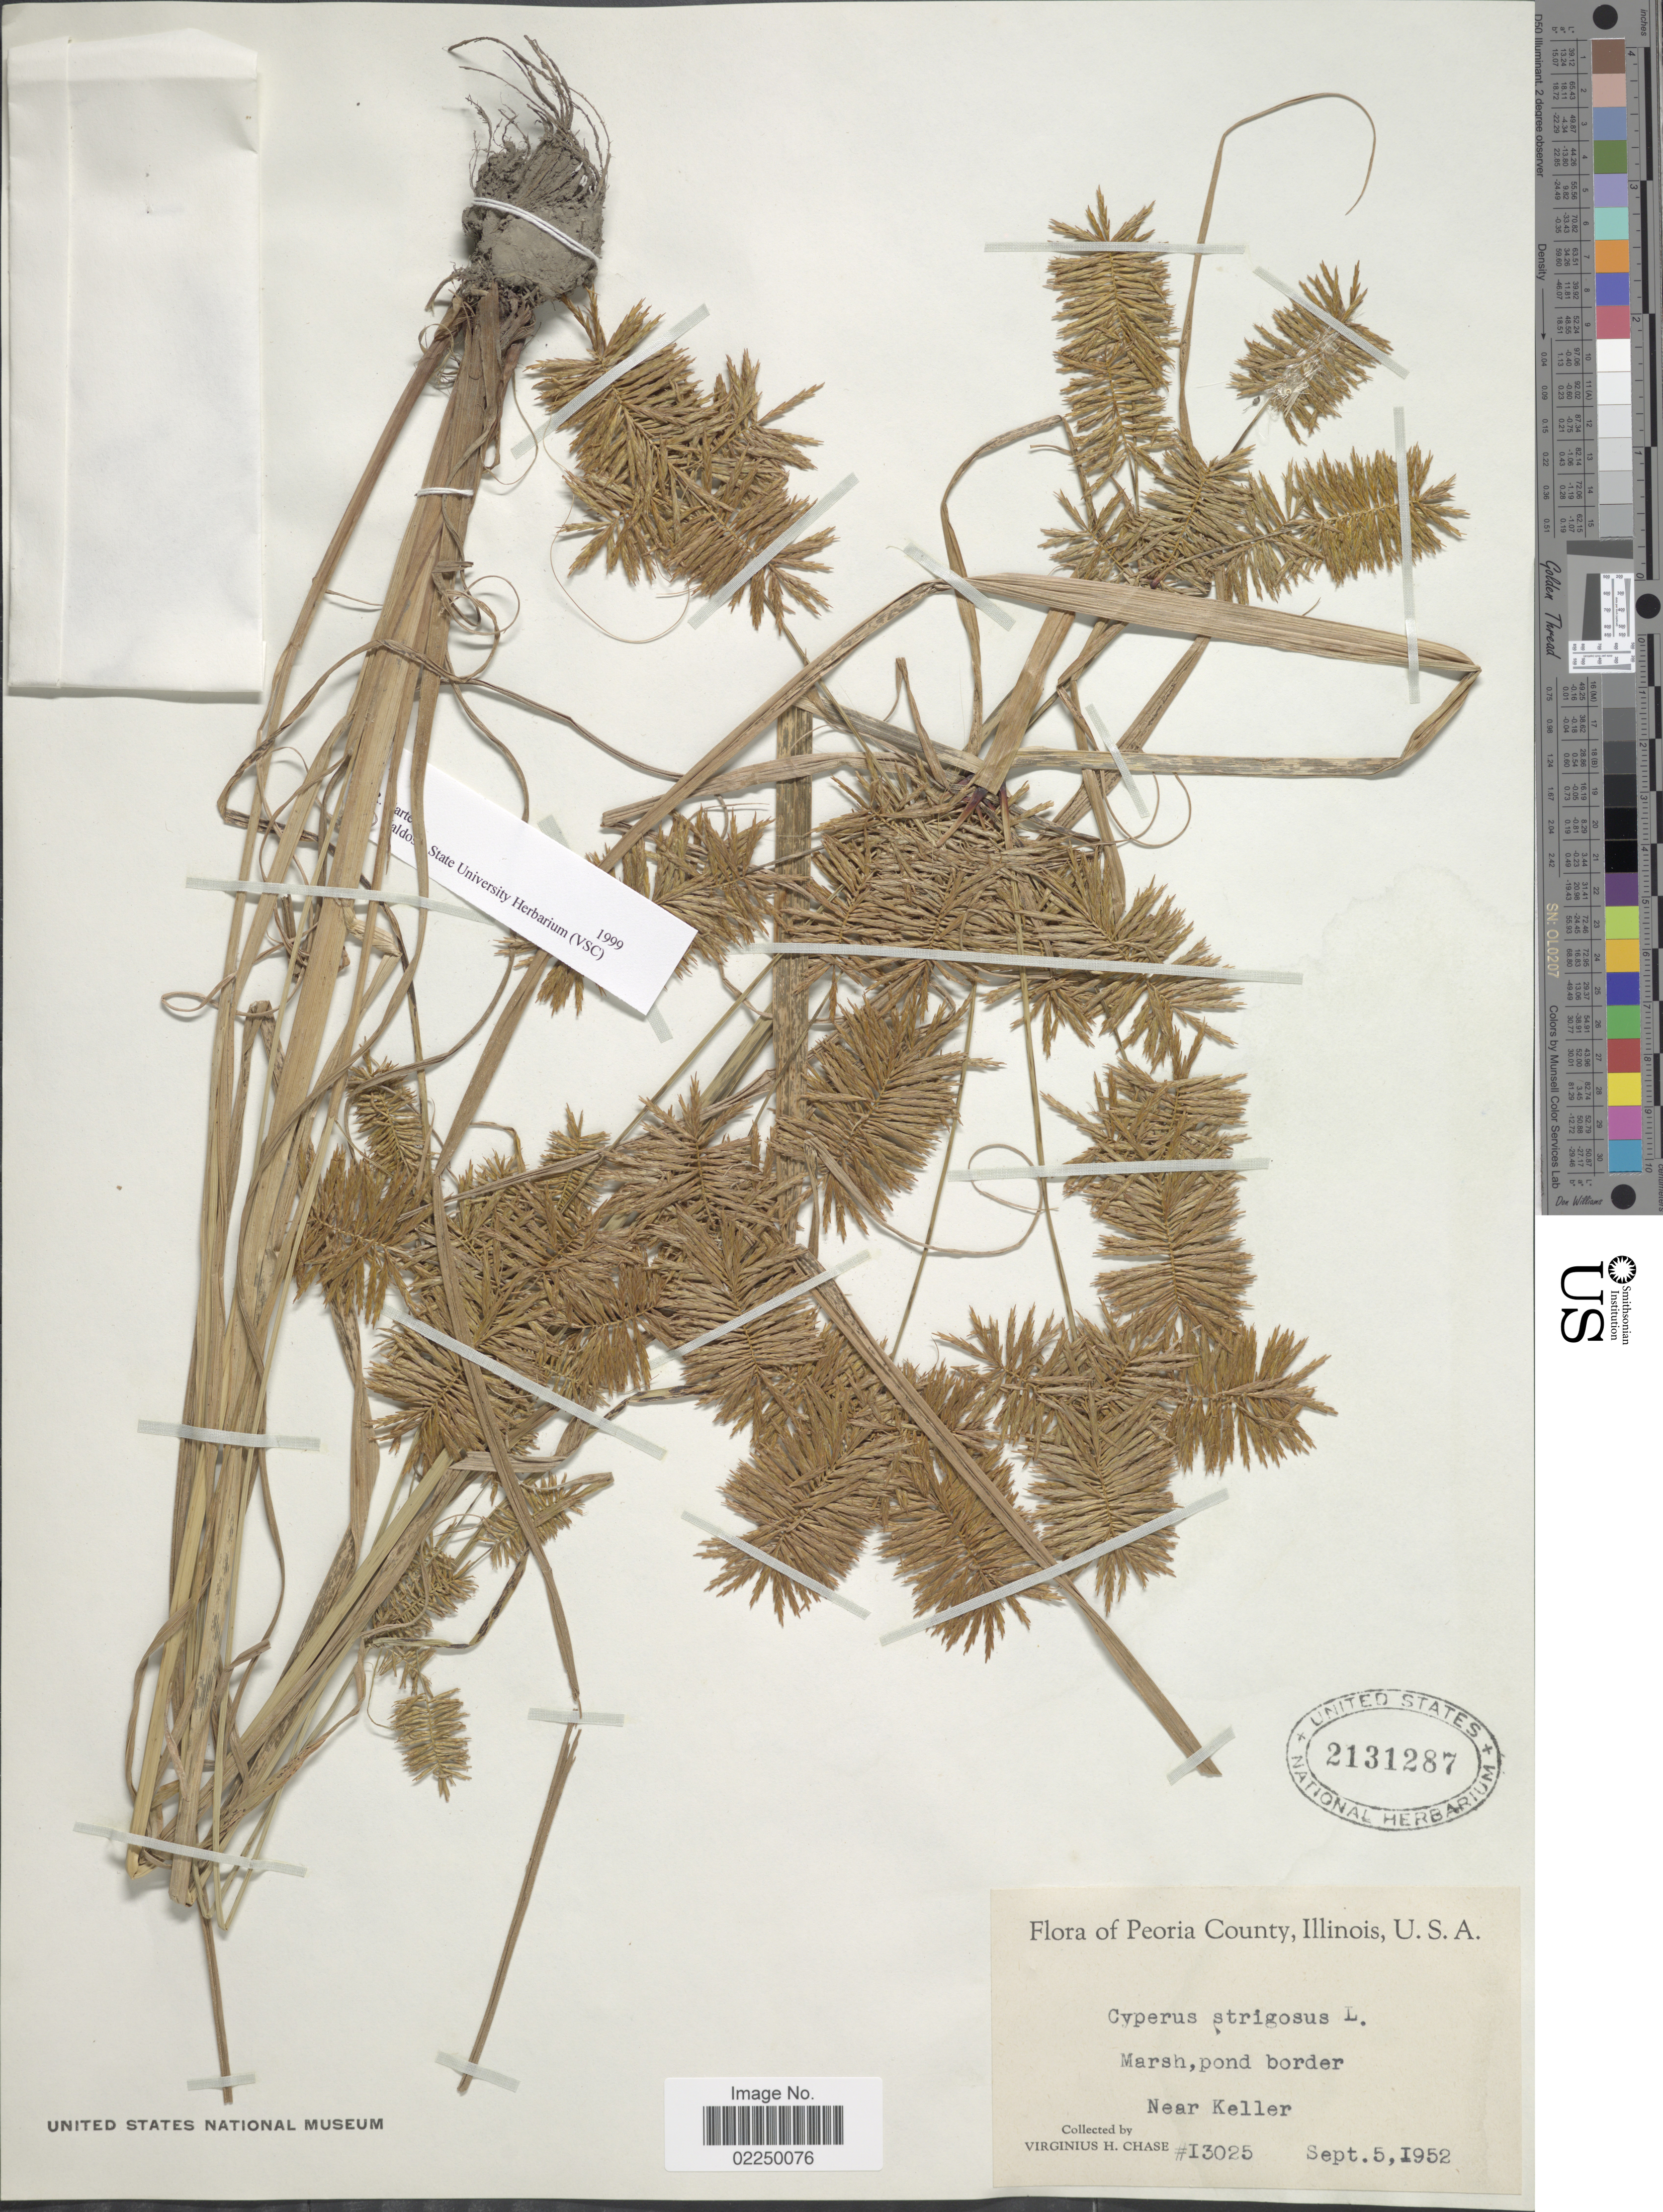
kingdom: Plantae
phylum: Tracheophyta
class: Liliopsida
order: Poales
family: Cyperaceae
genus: Cyperus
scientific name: Cyperus strigosus L.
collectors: V. H. Chase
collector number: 13025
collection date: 1952-09-05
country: United States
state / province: Illinois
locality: Marsh, pond border, Near Keller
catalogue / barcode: US 2131287